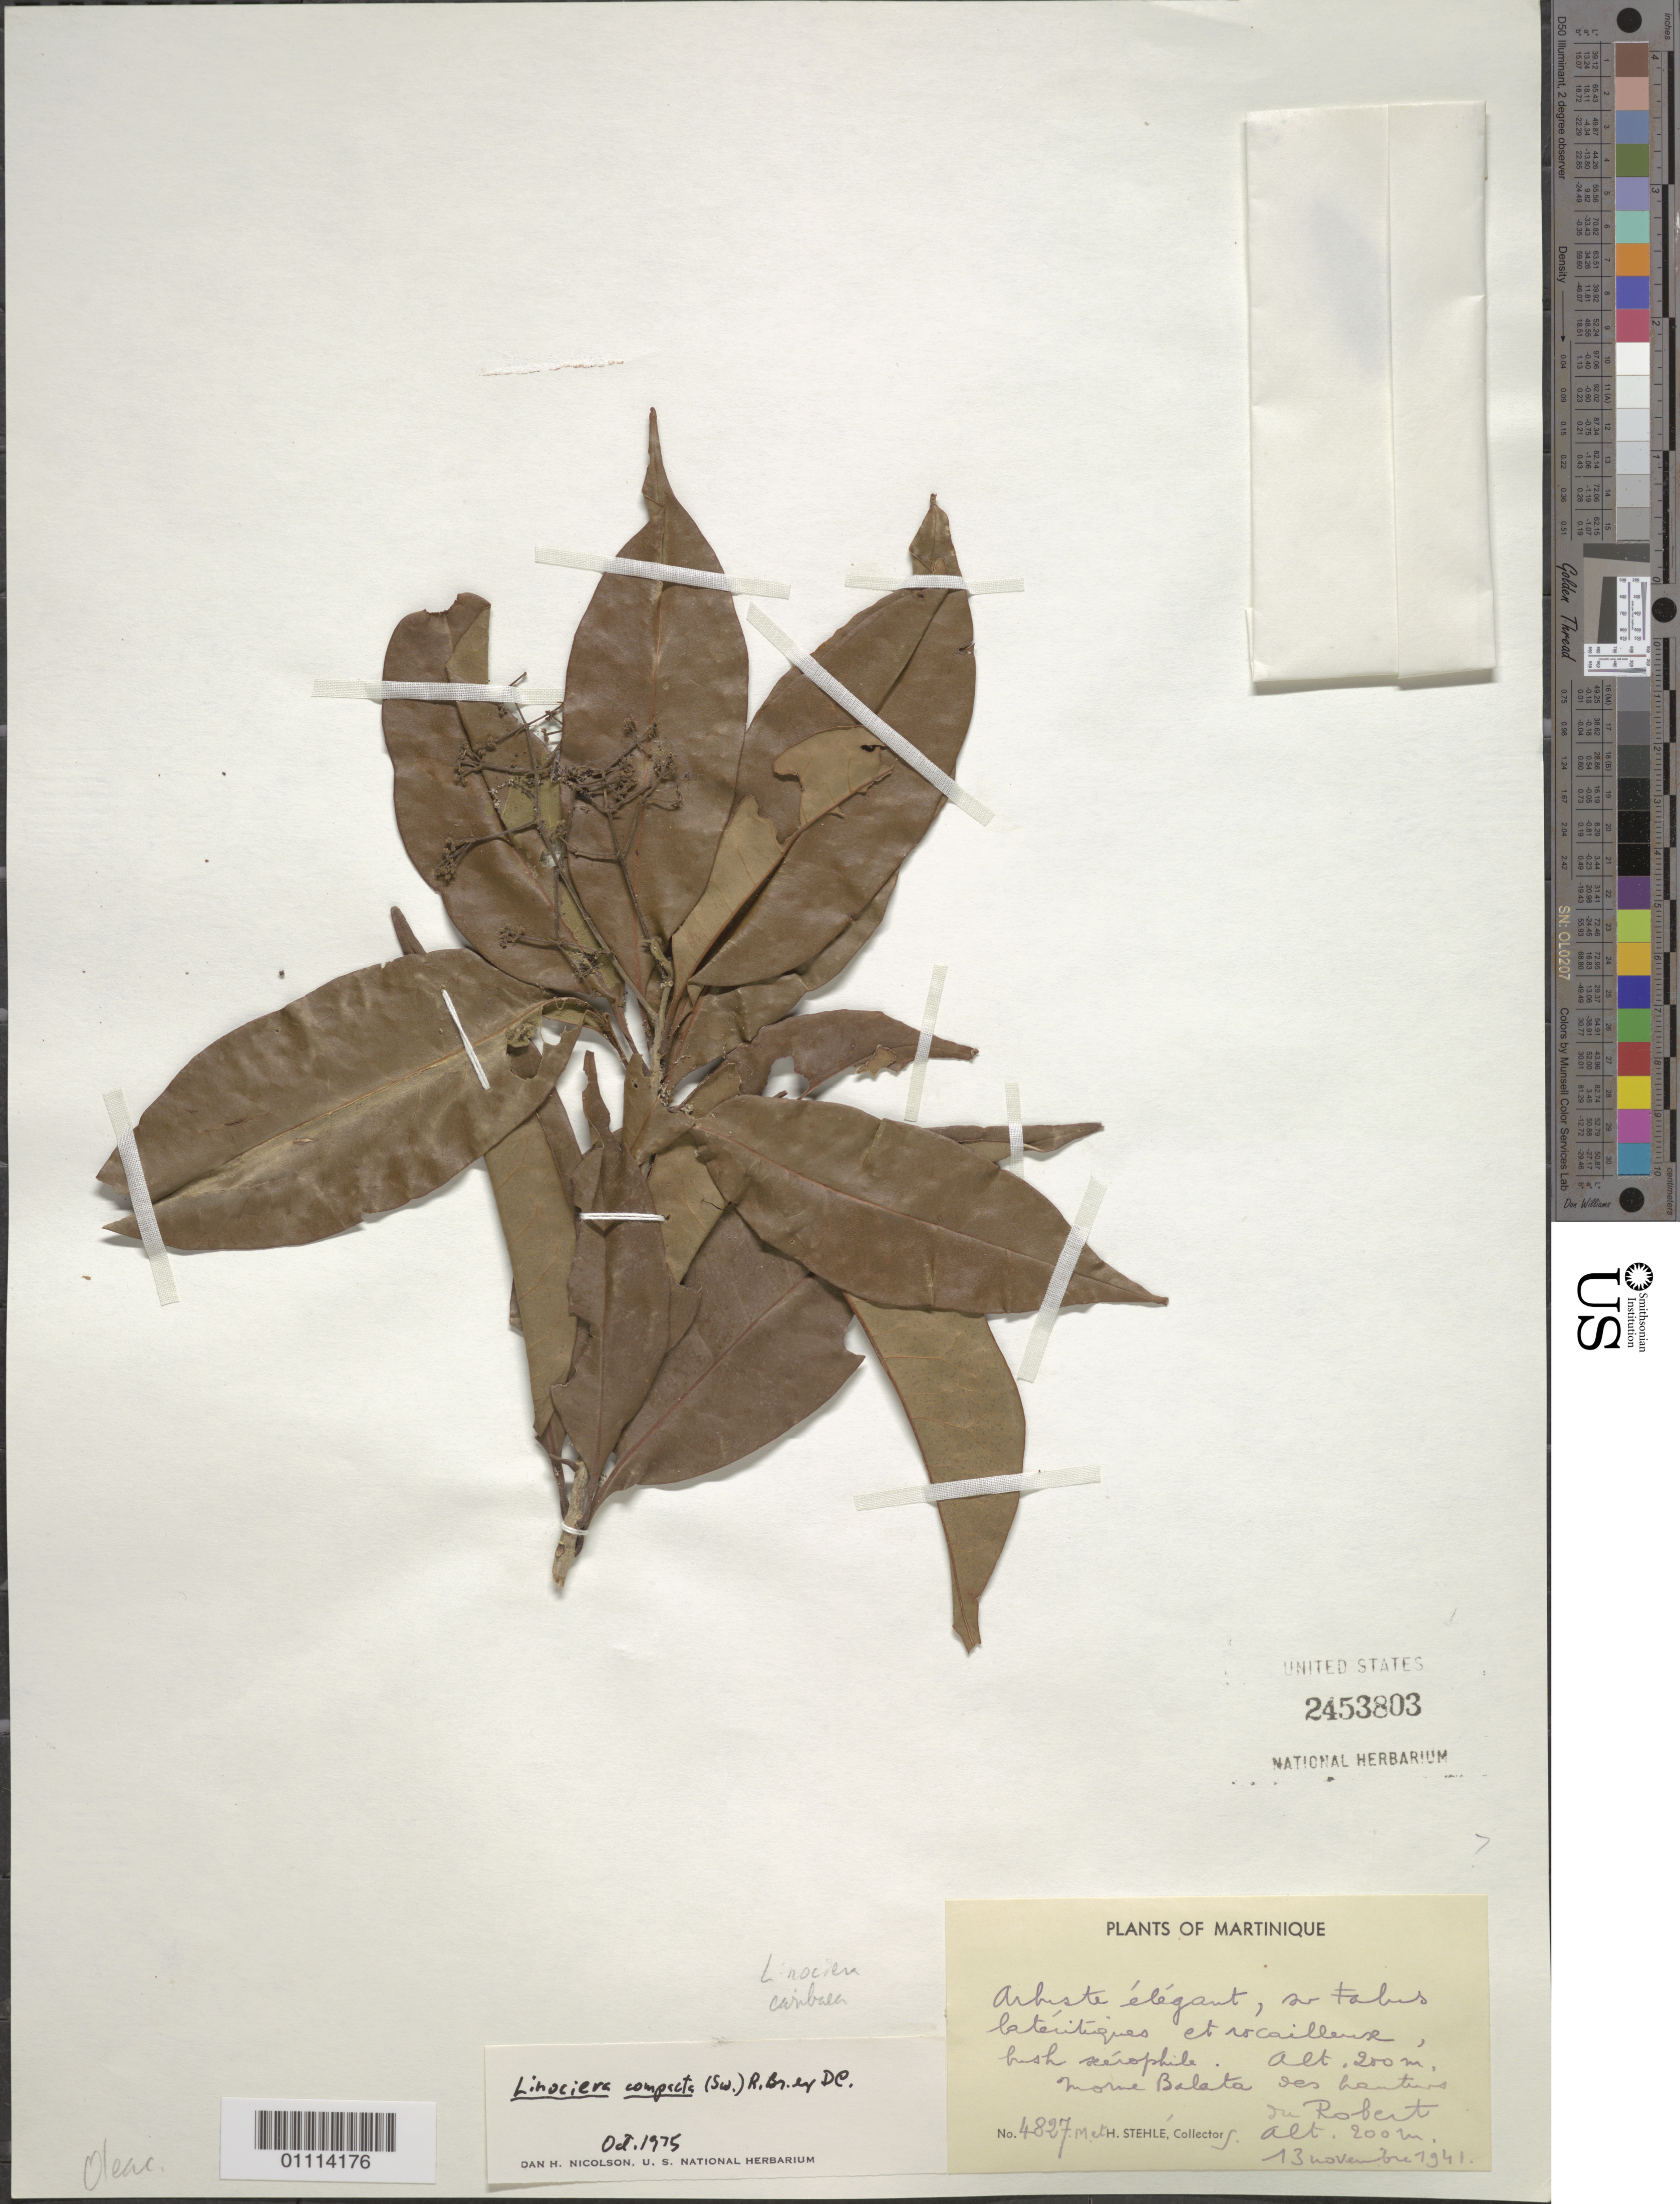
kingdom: Plantae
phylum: Tracheophyta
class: Magnoliopsida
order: Lamiales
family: Oleaceae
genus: Chionanthus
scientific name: Chionanthus compactus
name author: Sw.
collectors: H. Stehlé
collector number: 4827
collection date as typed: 13 Nov 1941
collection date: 1941-11-13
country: Martinique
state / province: Fort-de-France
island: Martinique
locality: Morne Balata des hauteurs du Robert.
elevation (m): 200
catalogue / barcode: US 2453803